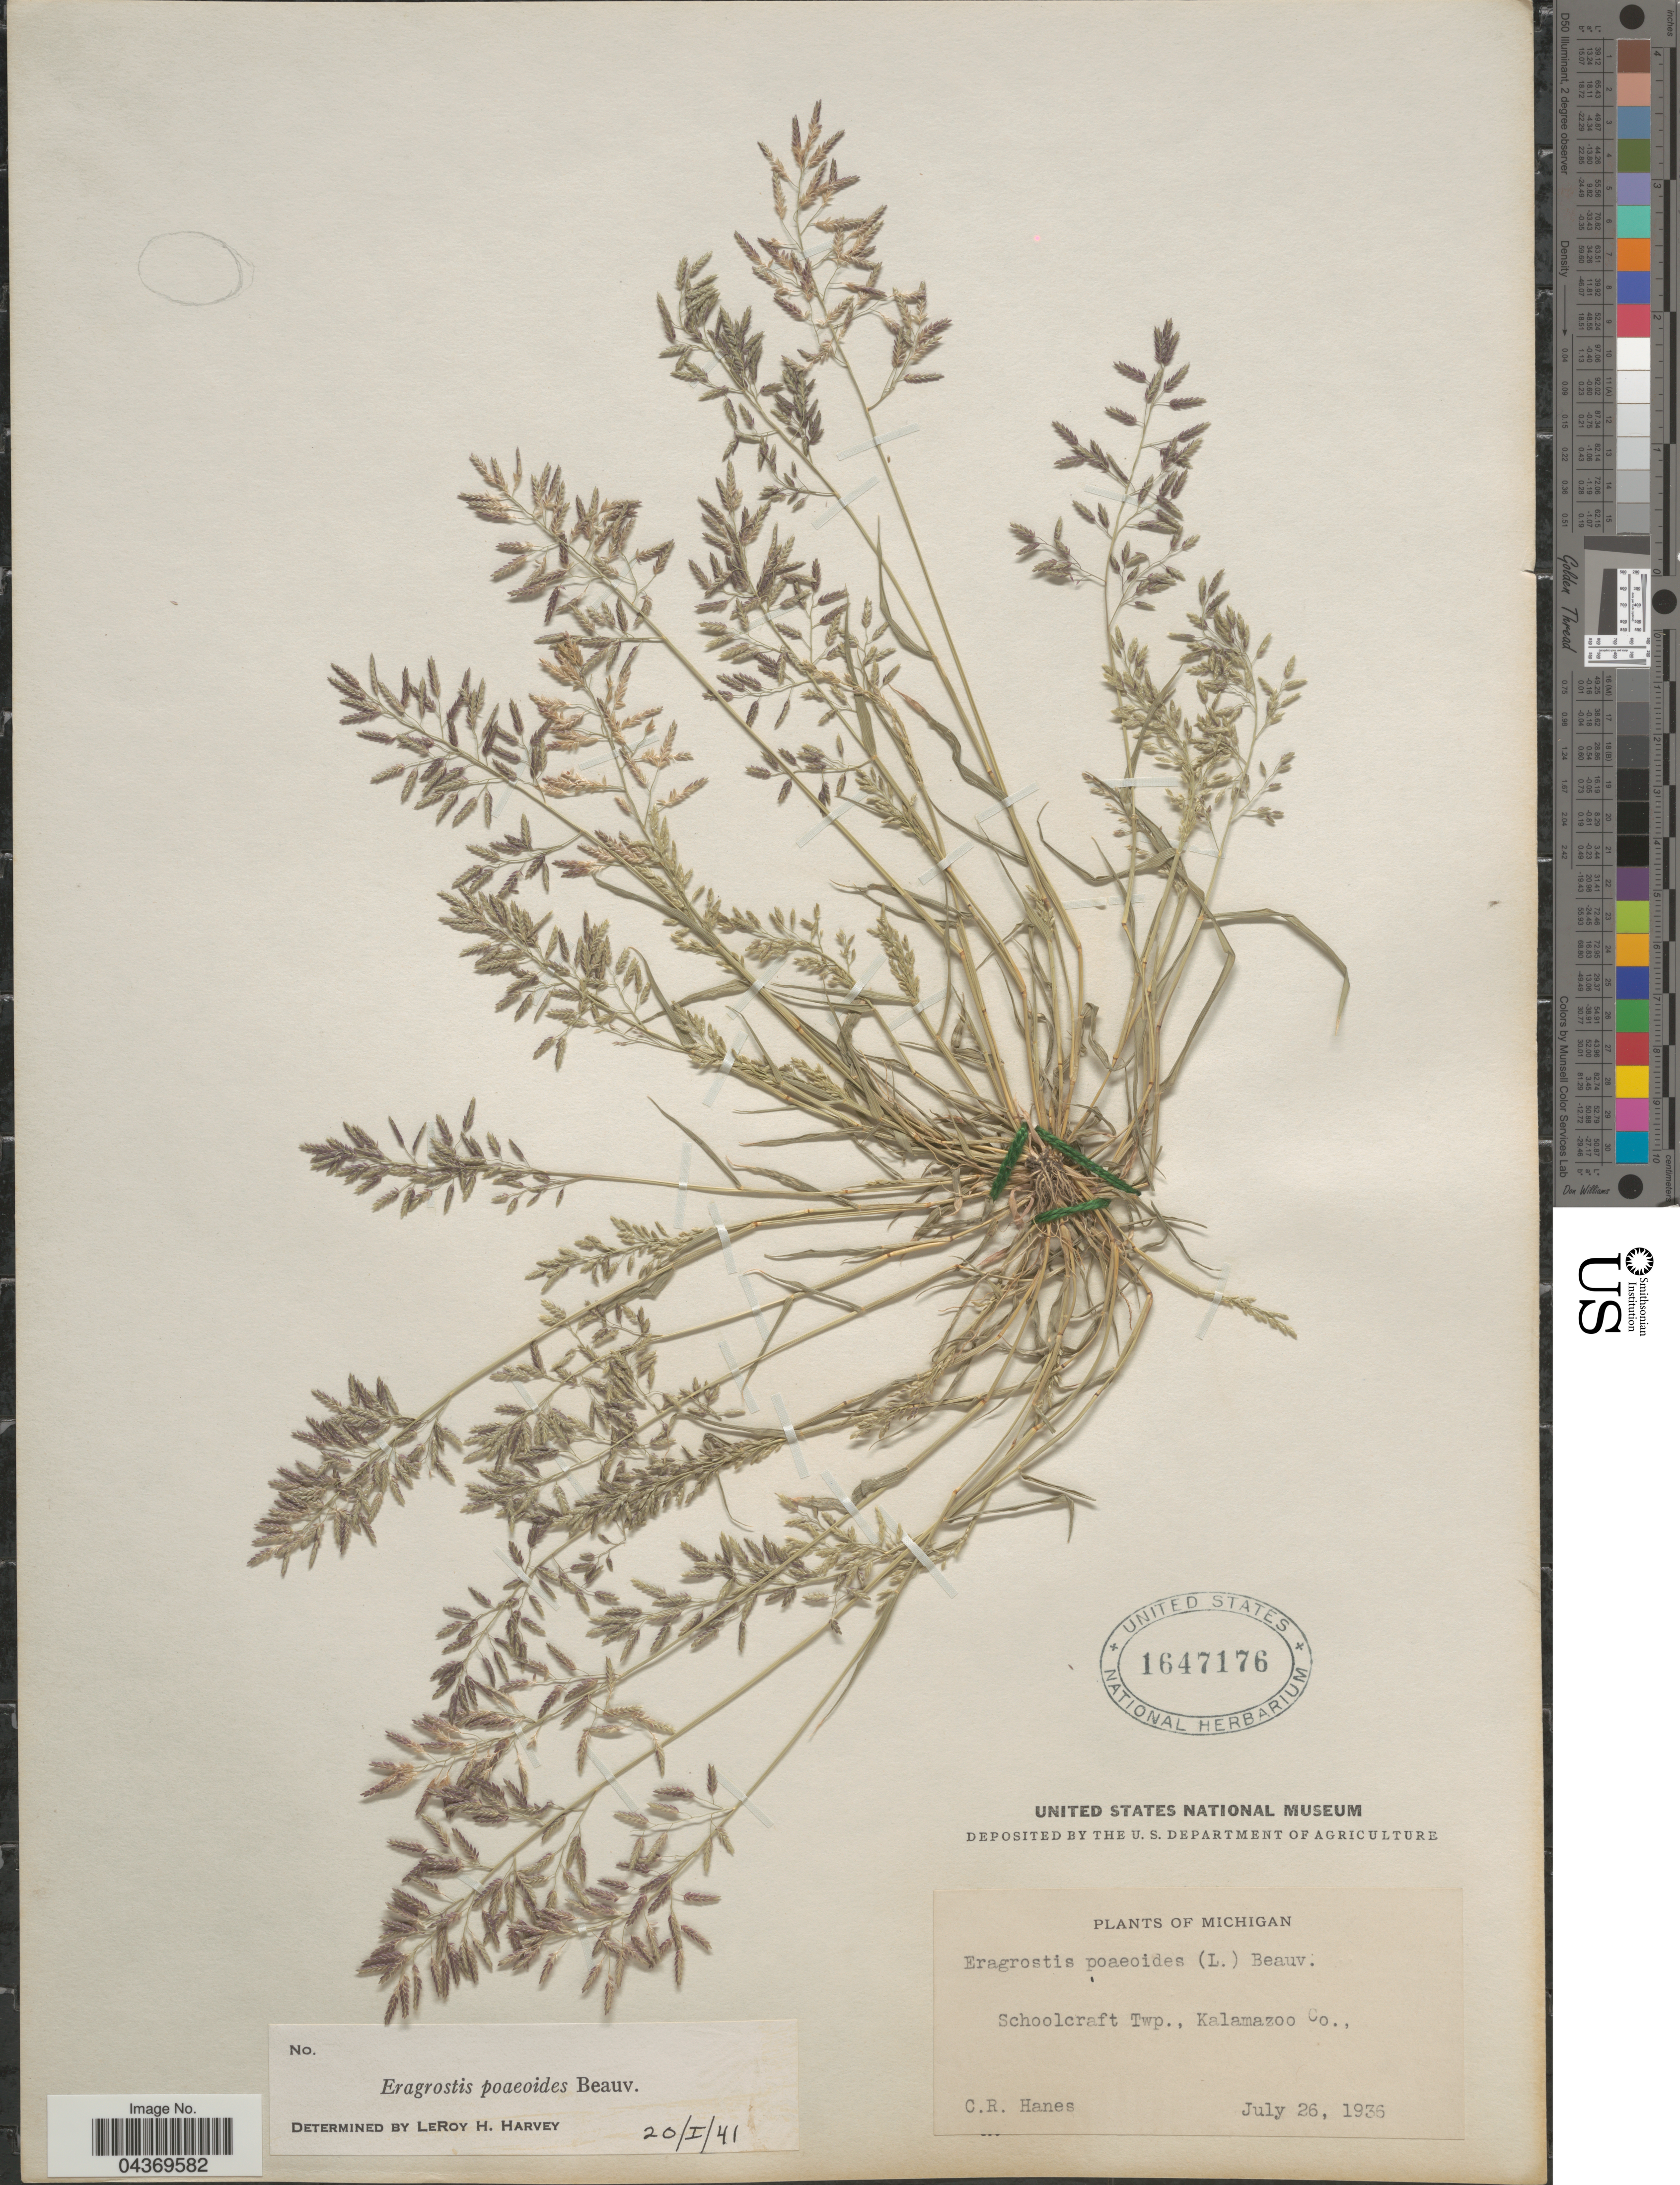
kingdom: Plantae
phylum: Tracheophyta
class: Liliopsida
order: Poales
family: Poaceae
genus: Eragrostis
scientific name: Eragrostis minor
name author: Host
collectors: C. Hanes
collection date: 1936-07-26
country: United States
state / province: Michigan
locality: Schoolcraft Twp., Kalamazoo Co.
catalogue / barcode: US 1647176